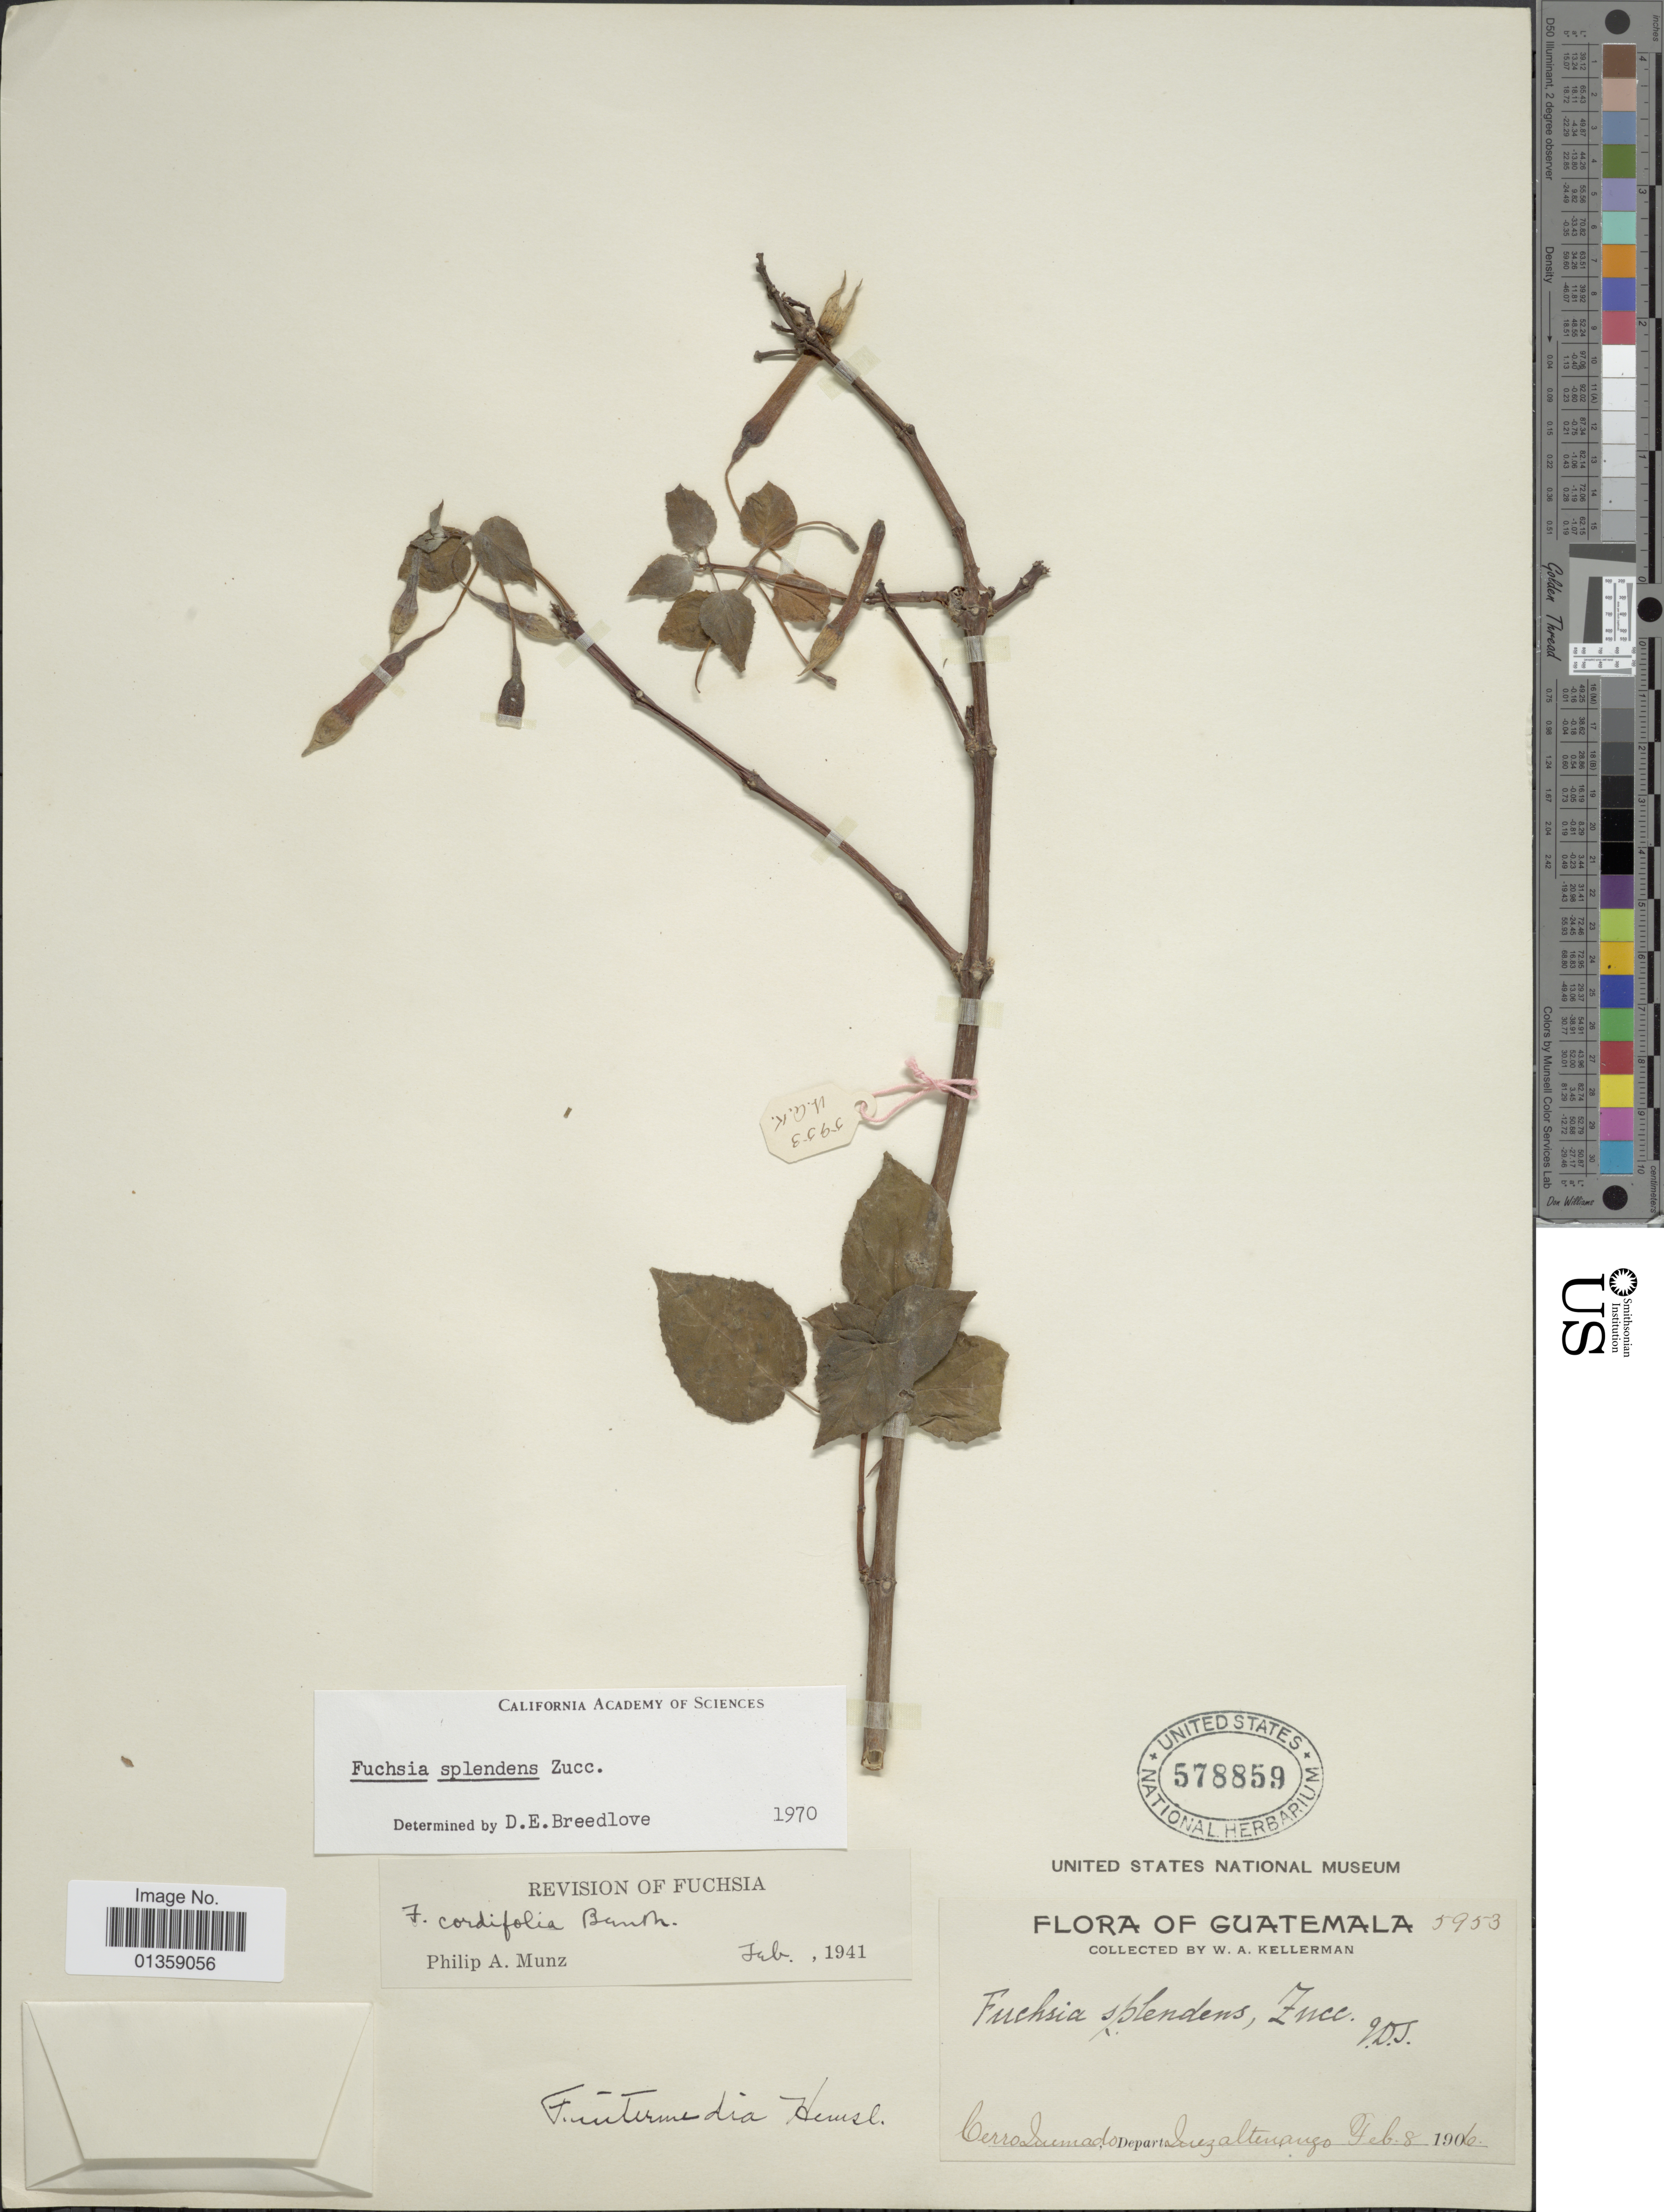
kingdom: Plantae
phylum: Tracheophyta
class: Magnoliopsida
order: Myrtales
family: Onagraceae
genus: Fuchsia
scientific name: Fuchsia splendens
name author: Zucc.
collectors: W. Kellerman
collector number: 5953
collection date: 1906-02-08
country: Guatemala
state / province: Quetzaltenango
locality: Cerro Quemado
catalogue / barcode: US 578859